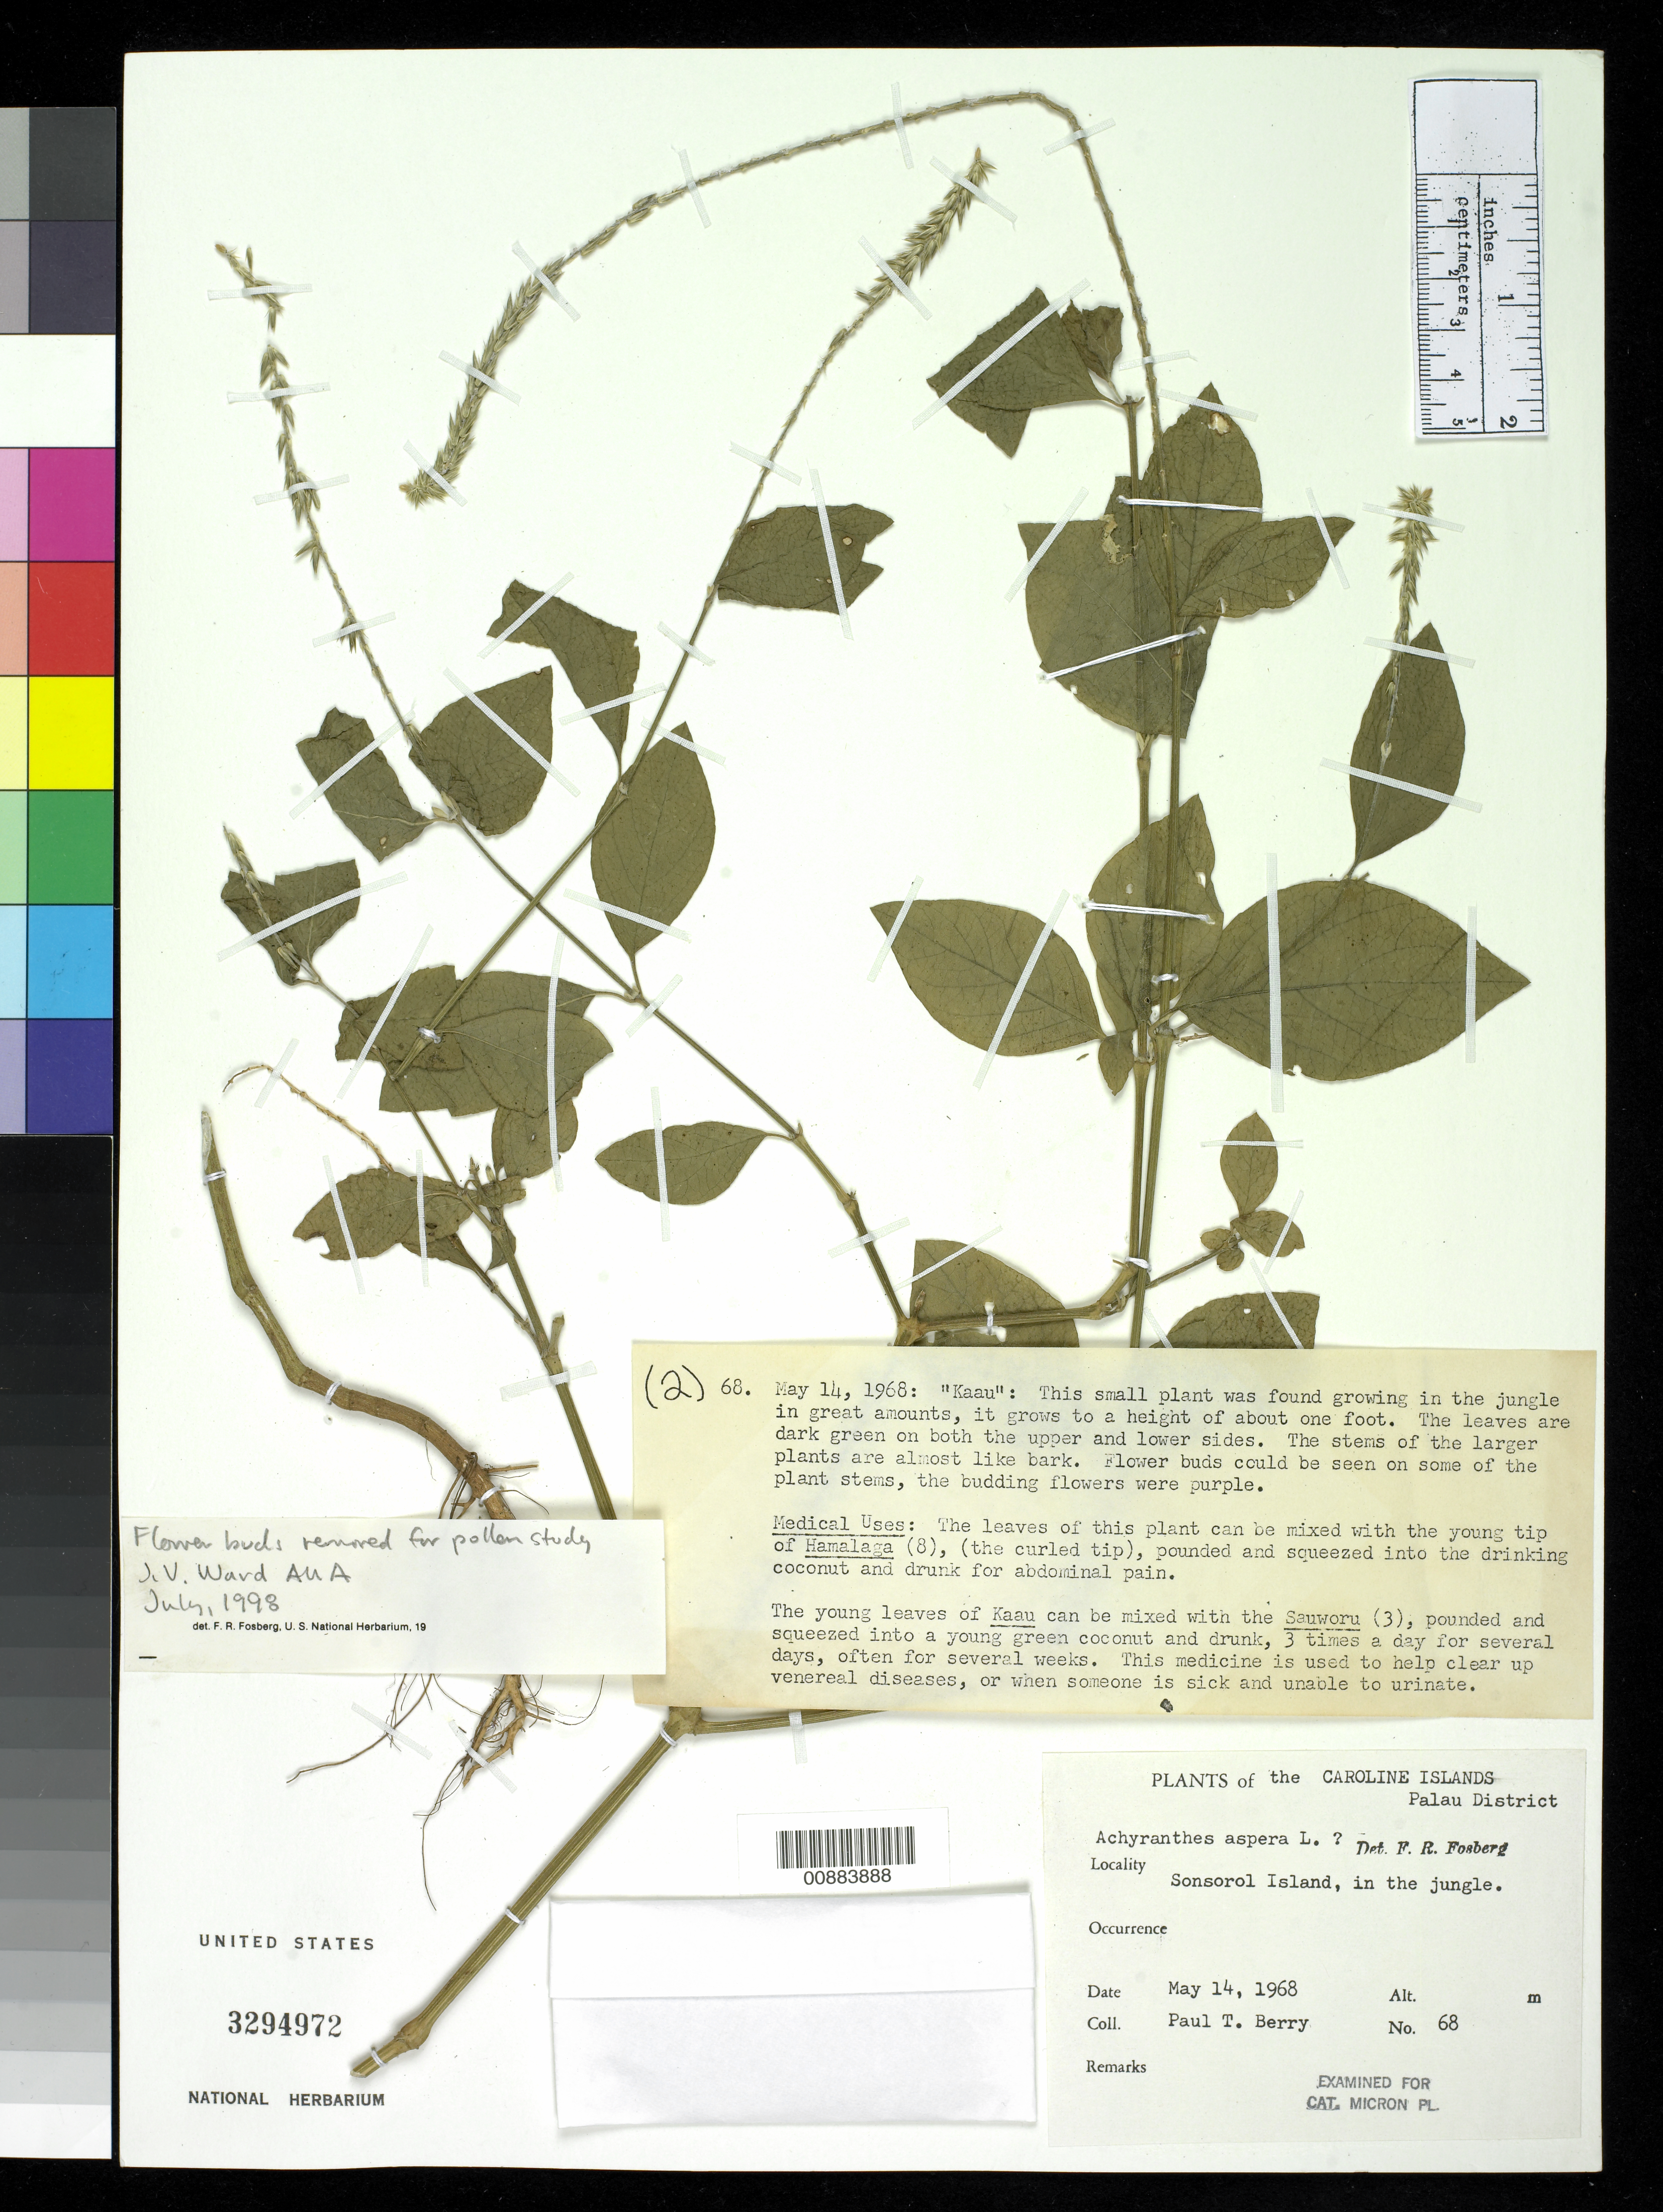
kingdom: Plantae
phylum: Tracheophyta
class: Magnoliopsida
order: Caryophyllales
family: Amaranthaceae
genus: Achyranthes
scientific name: Achyranthes aspera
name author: L.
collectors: P. T. Berry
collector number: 68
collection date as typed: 14 May 1968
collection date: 1968-05-14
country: Palau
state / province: Sonsorol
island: Sonsorol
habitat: in the jungle.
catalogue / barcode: US 3294972